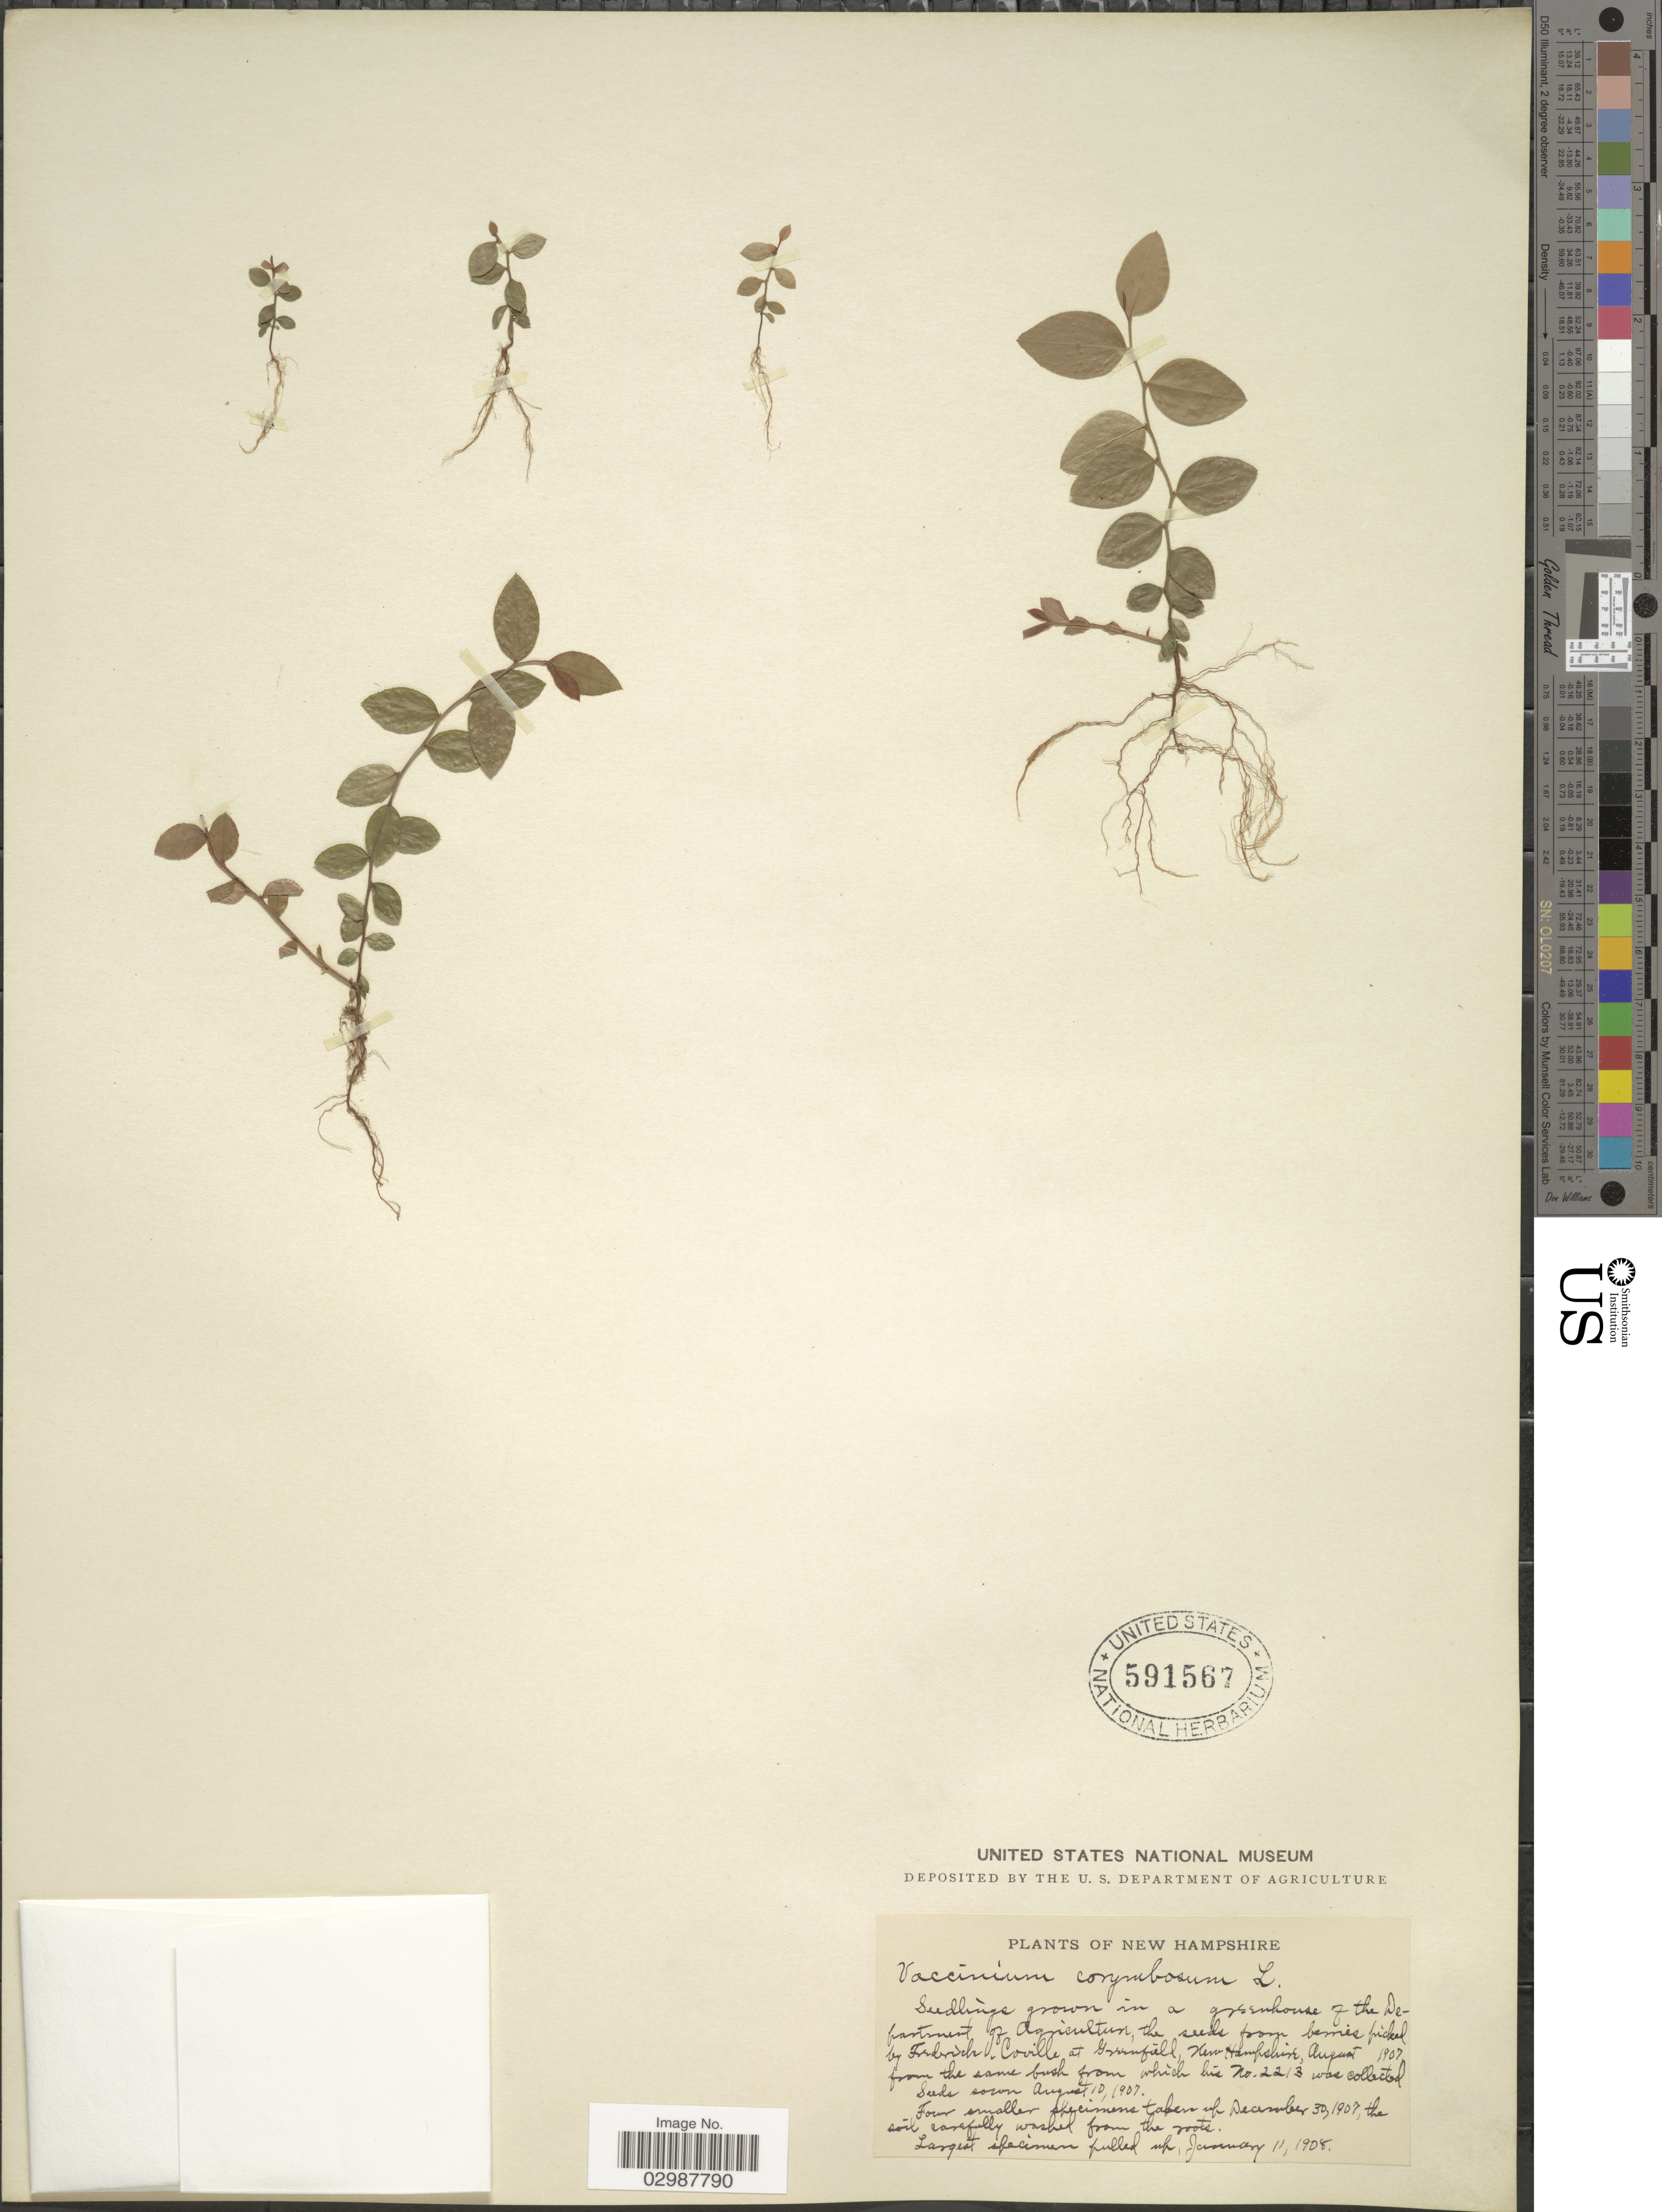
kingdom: Plantae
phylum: Tracheophyta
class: Magnoliopsida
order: Ericales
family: Ericaceae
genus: Vaccinium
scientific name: Vaccinium corymbosum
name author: L.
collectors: F. V. Coville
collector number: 2213?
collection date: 1907-08-10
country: United States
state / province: New Hampshire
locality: Greenhouse of the Department of Agriculture.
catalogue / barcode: US 591567